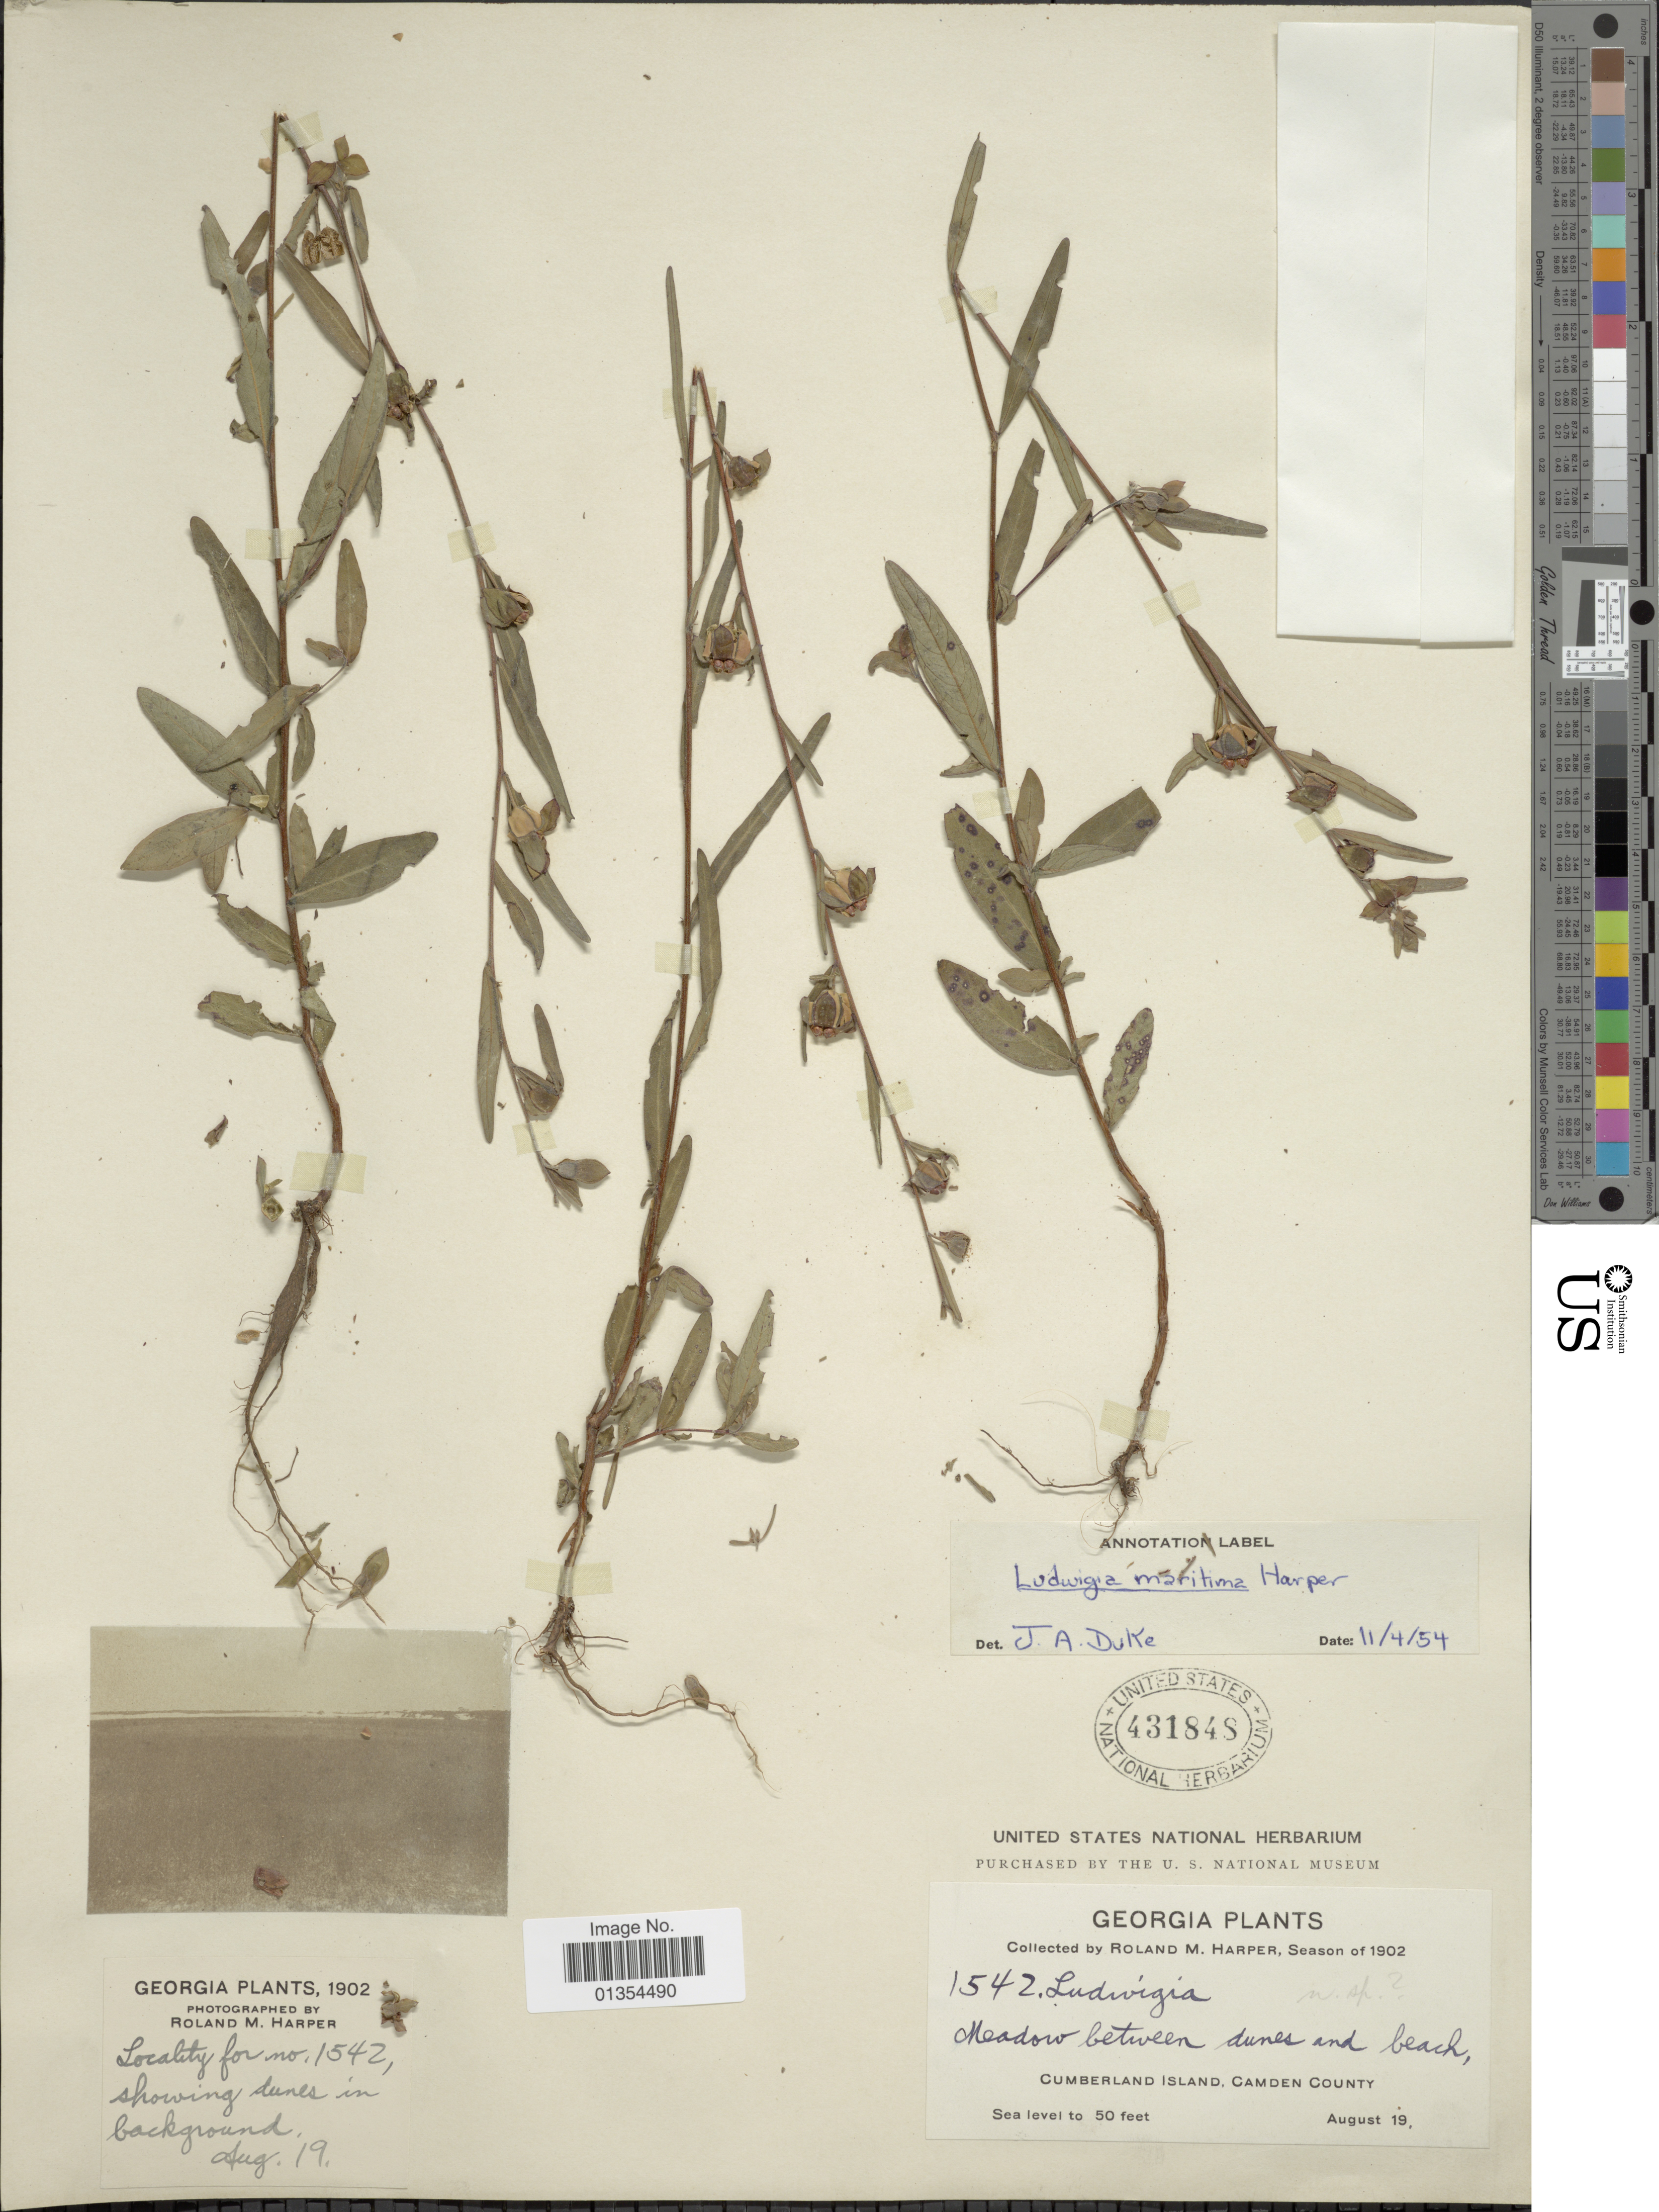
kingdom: Plantae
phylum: Tracheophyta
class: Magnoliopsida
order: Myrtales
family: Onagraceae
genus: Ludwigia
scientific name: Ludwigia maritima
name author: R.M. Harper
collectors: R. M. Harper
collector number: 1542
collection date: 1902-08-19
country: United States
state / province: Georgia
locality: Cumberland Island, Camden County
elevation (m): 15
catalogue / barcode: US 431848